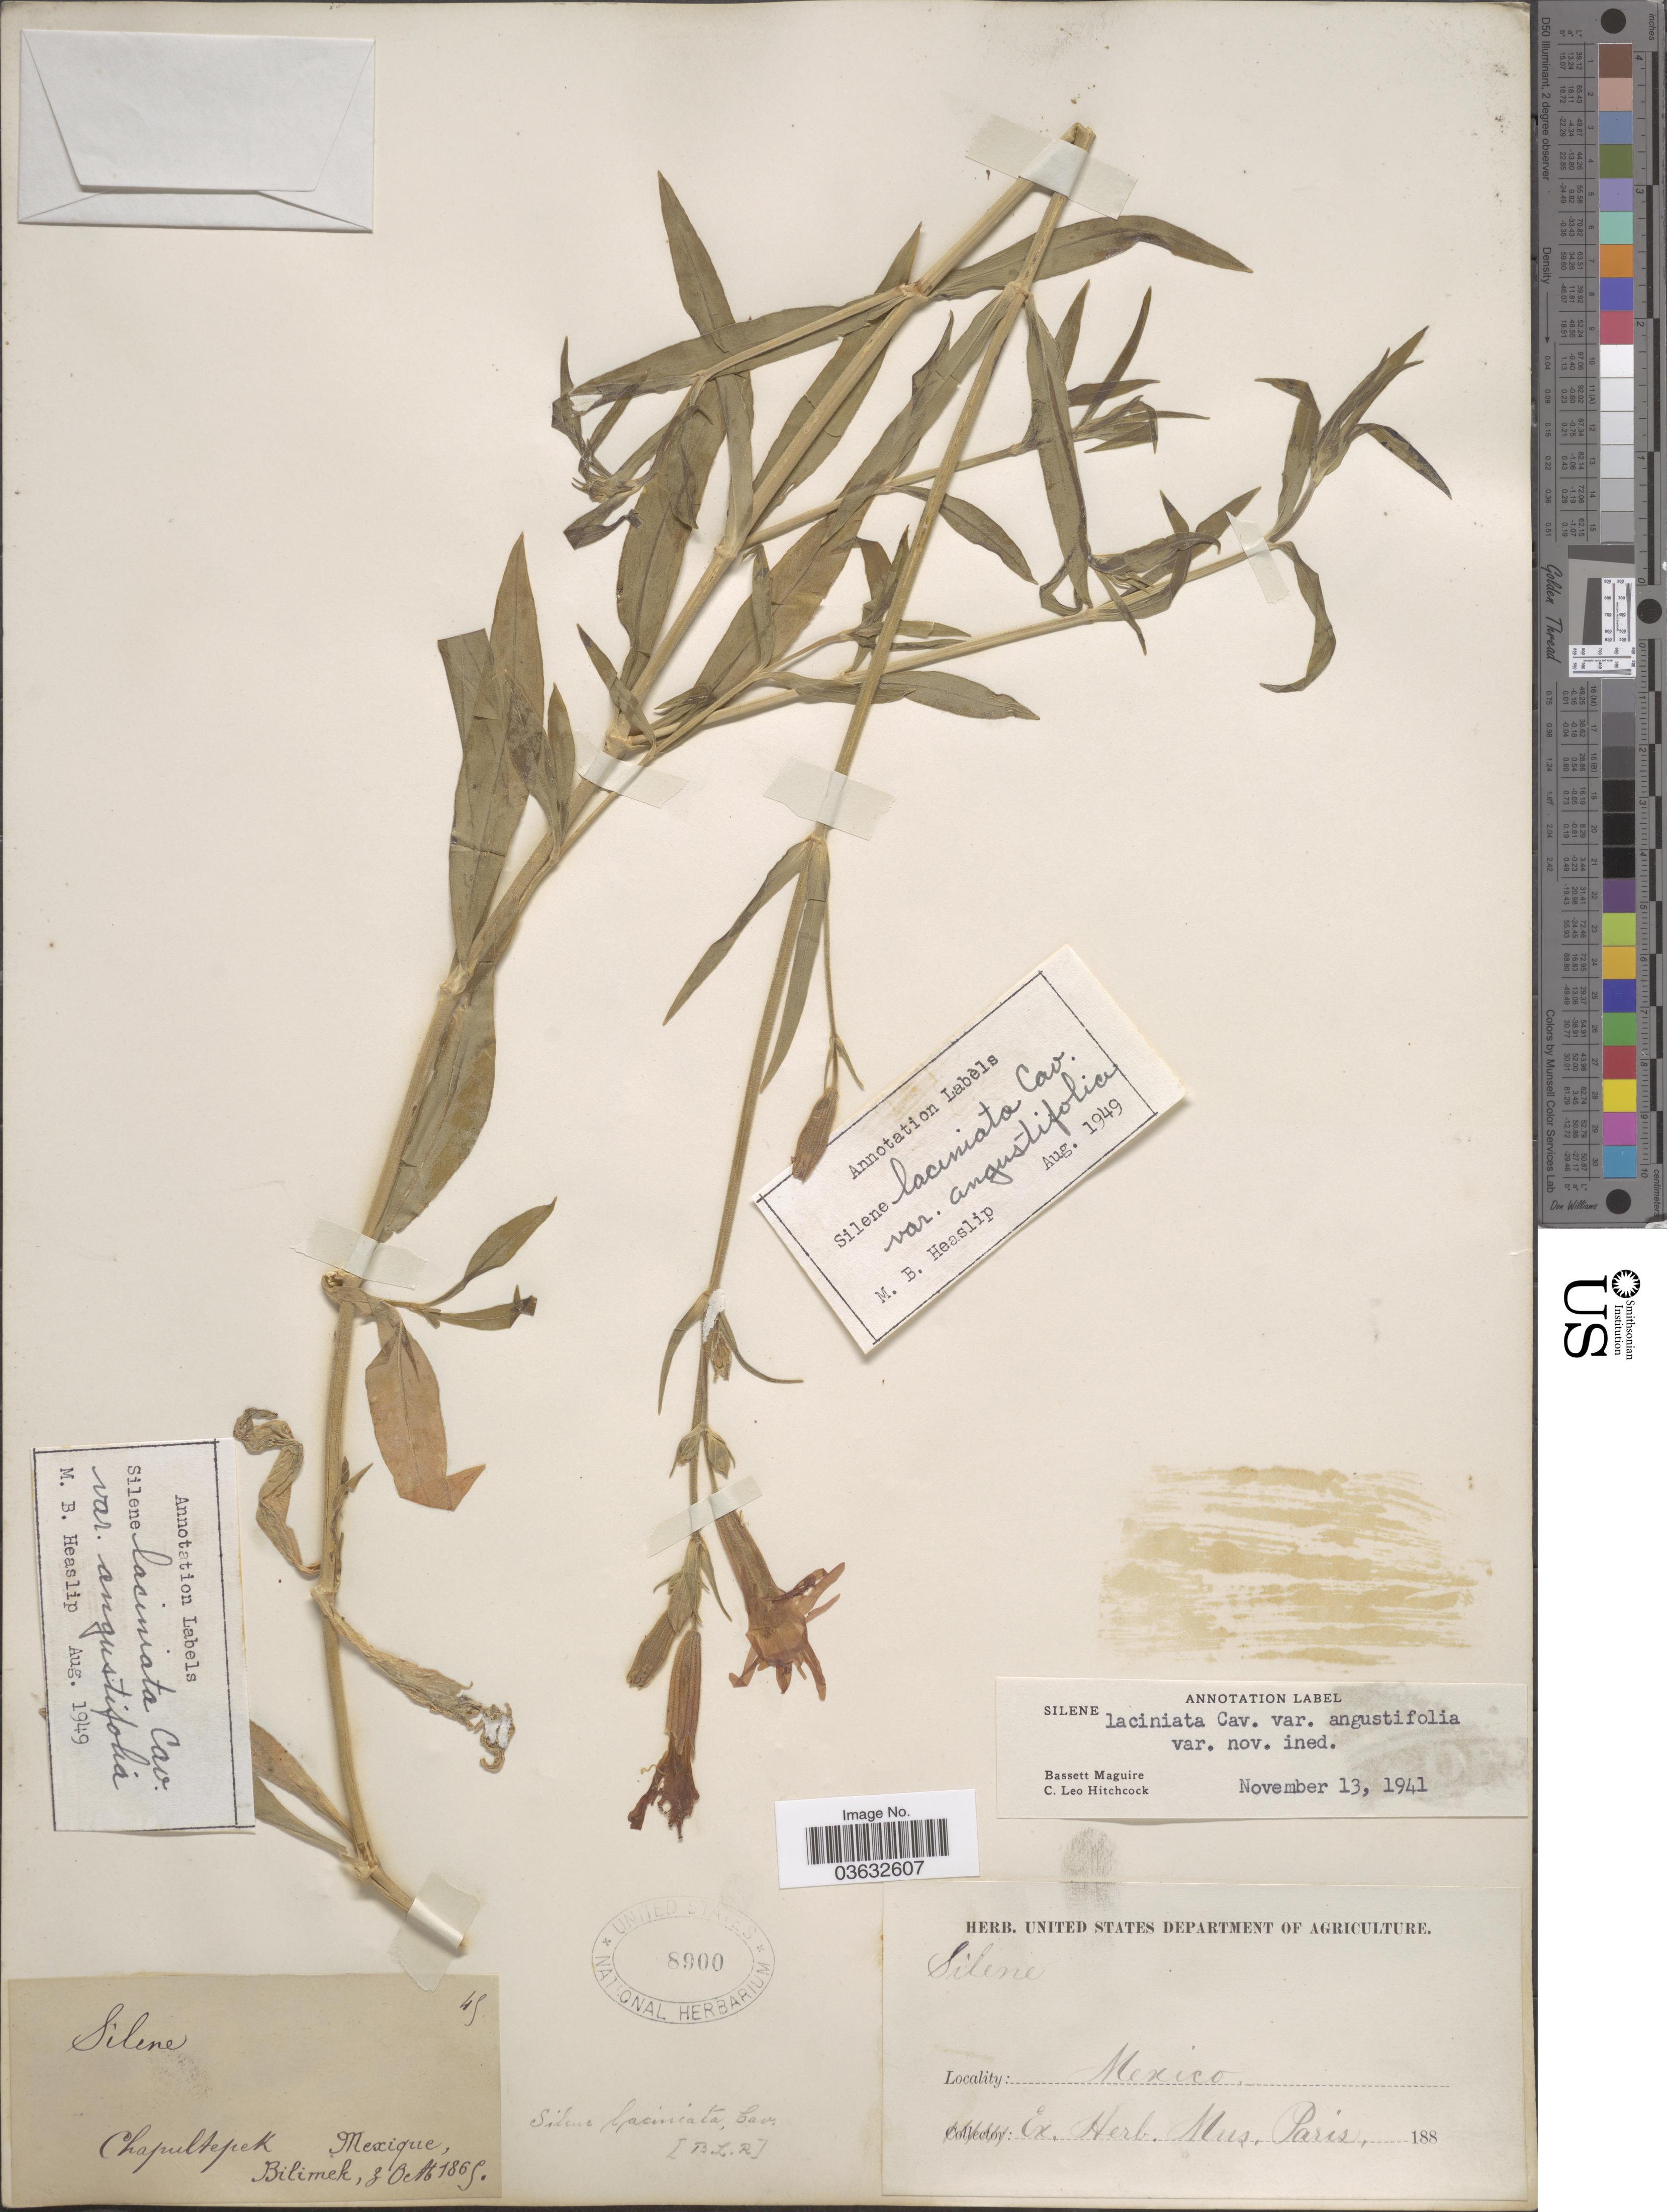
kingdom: Plantae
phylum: Tracheophyta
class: Magnoliopsida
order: Caryophyllales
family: Caryophyllaceae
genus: Silene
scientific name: Silene laciniata var. angustifolia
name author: C.L. Hitchc. & Maguire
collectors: -. Bilimek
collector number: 45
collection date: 1865-10-03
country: Mexico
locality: Chapultepek.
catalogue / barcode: US 8900